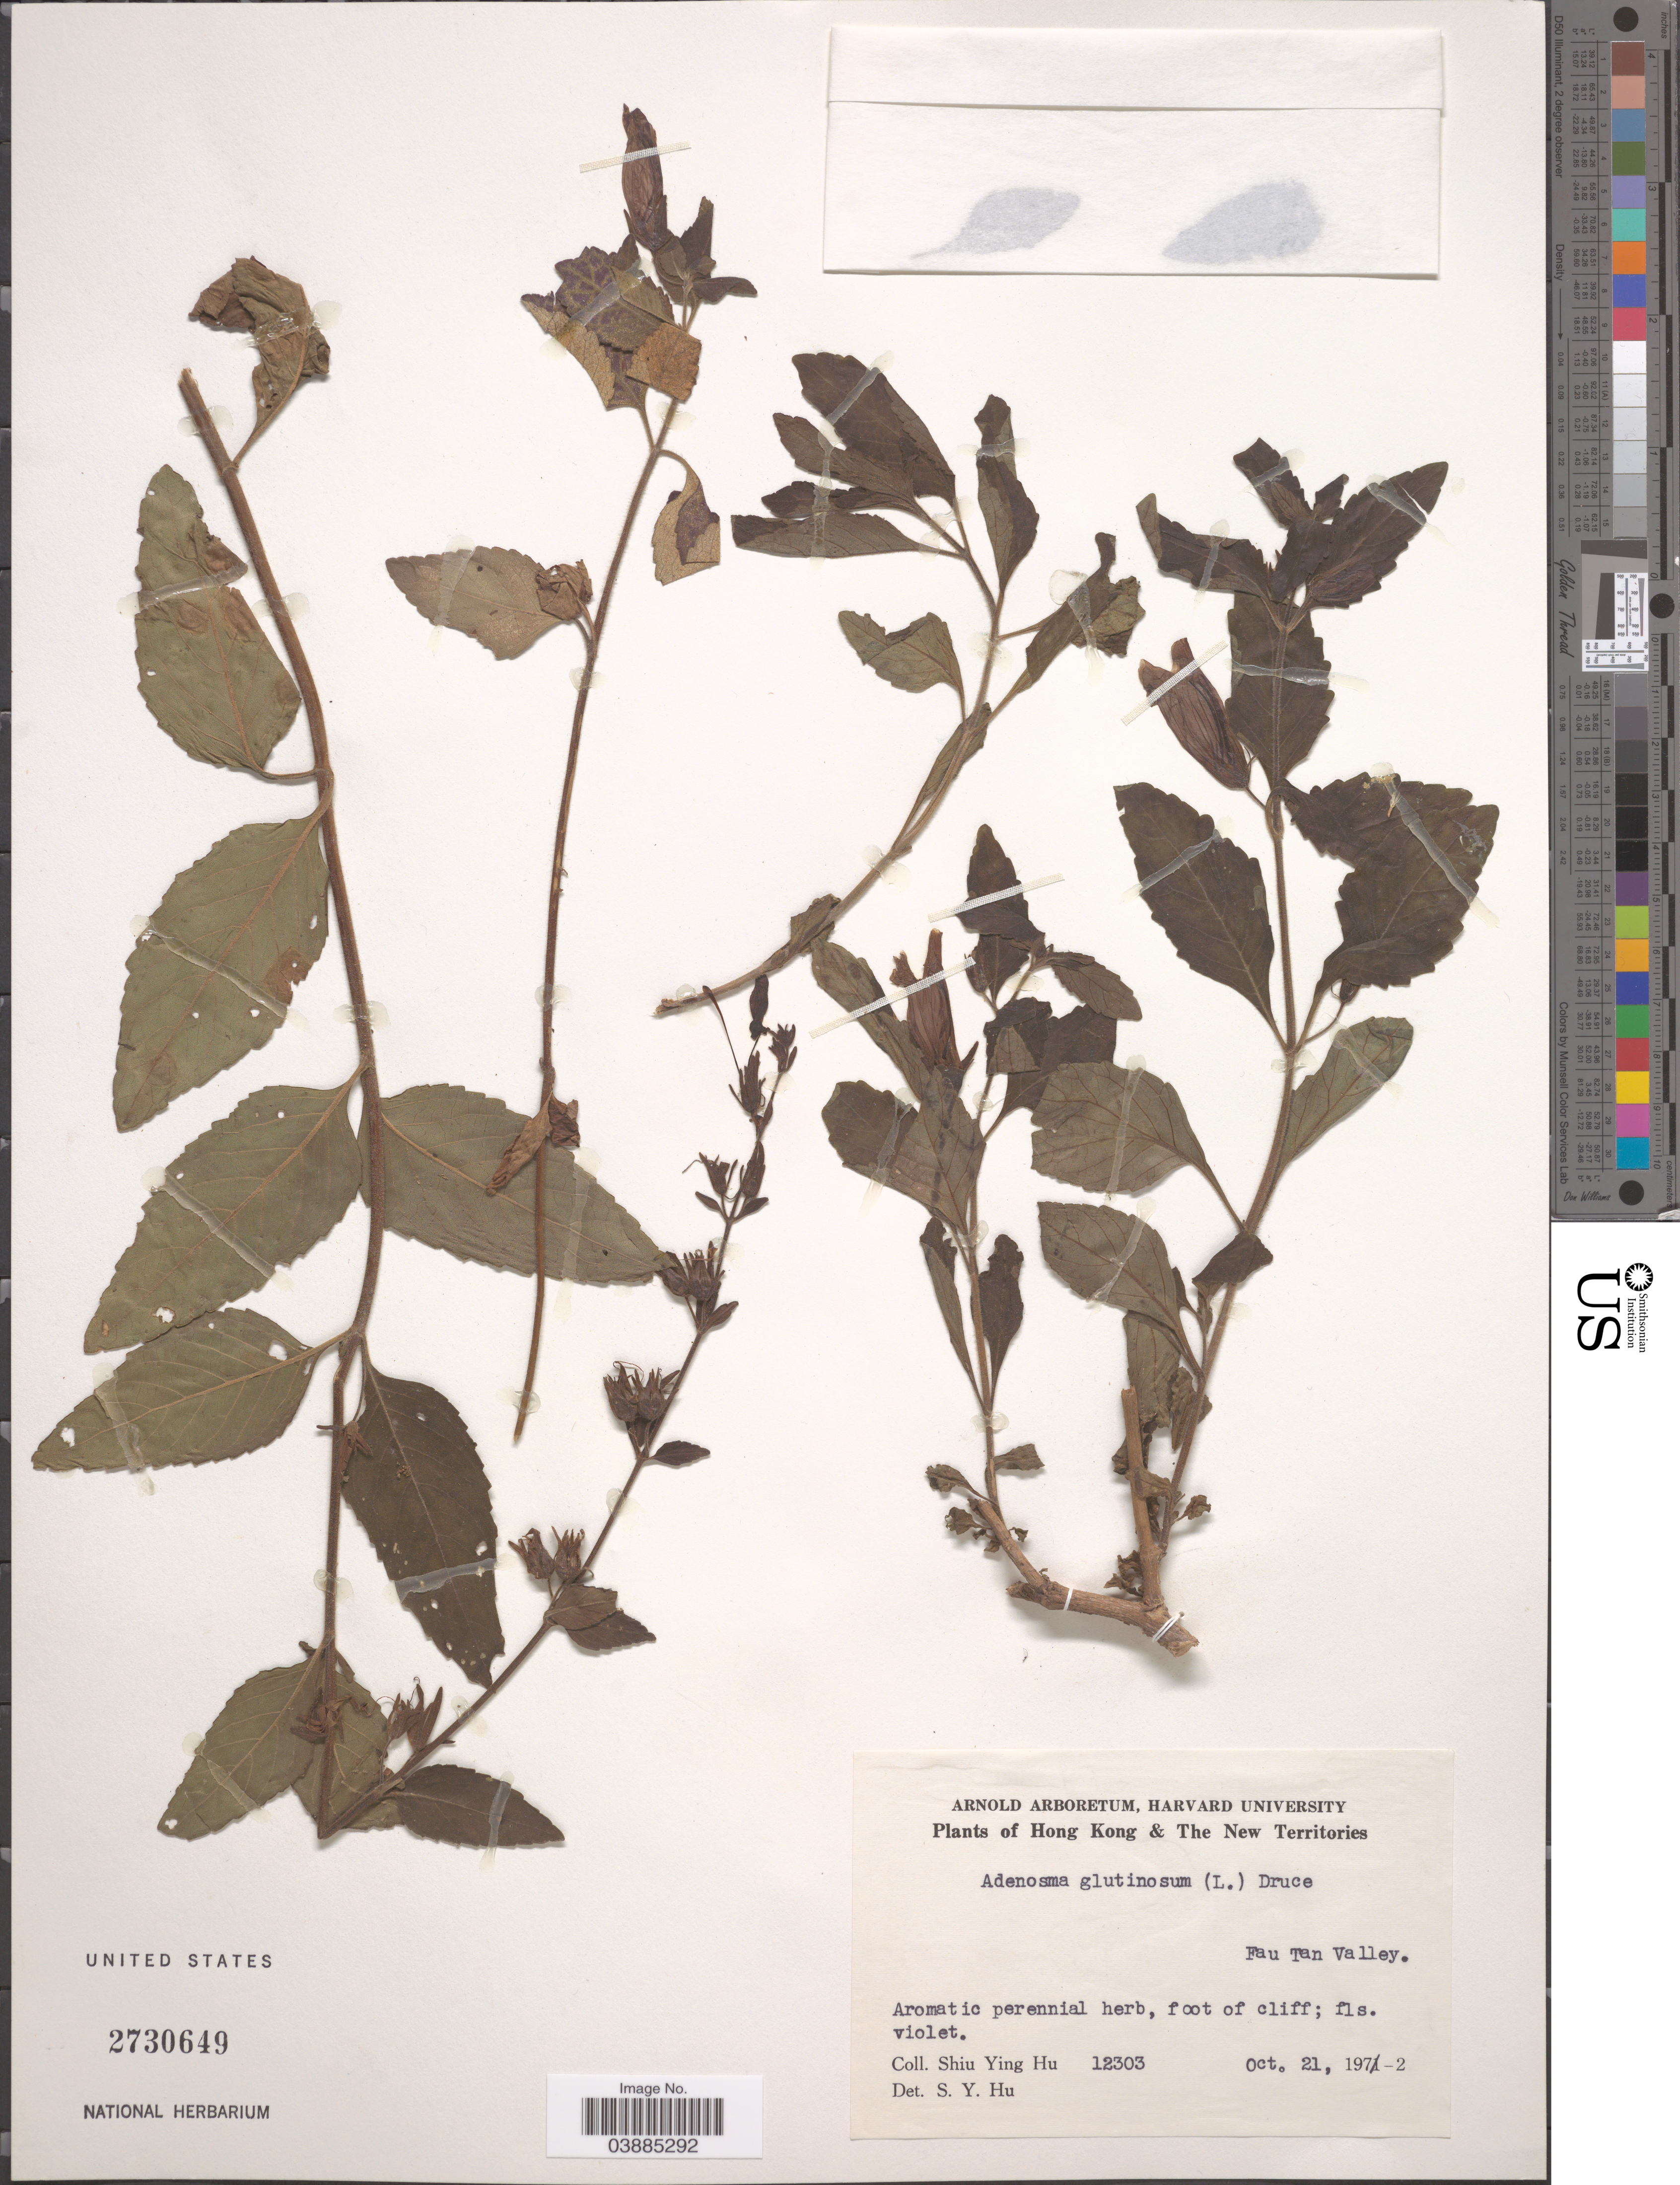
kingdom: Plantae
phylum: Tracheophyta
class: Magnoliopsida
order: Lamiales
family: Plantaginaceae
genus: Adenosma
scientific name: Adenosma glutinosum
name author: (L.) Druce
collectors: S. Y. Hu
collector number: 12303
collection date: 1972-10-21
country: China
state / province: Hong Kong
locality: The New Territories. Fau Tan Valley.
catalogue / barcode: US 2730649